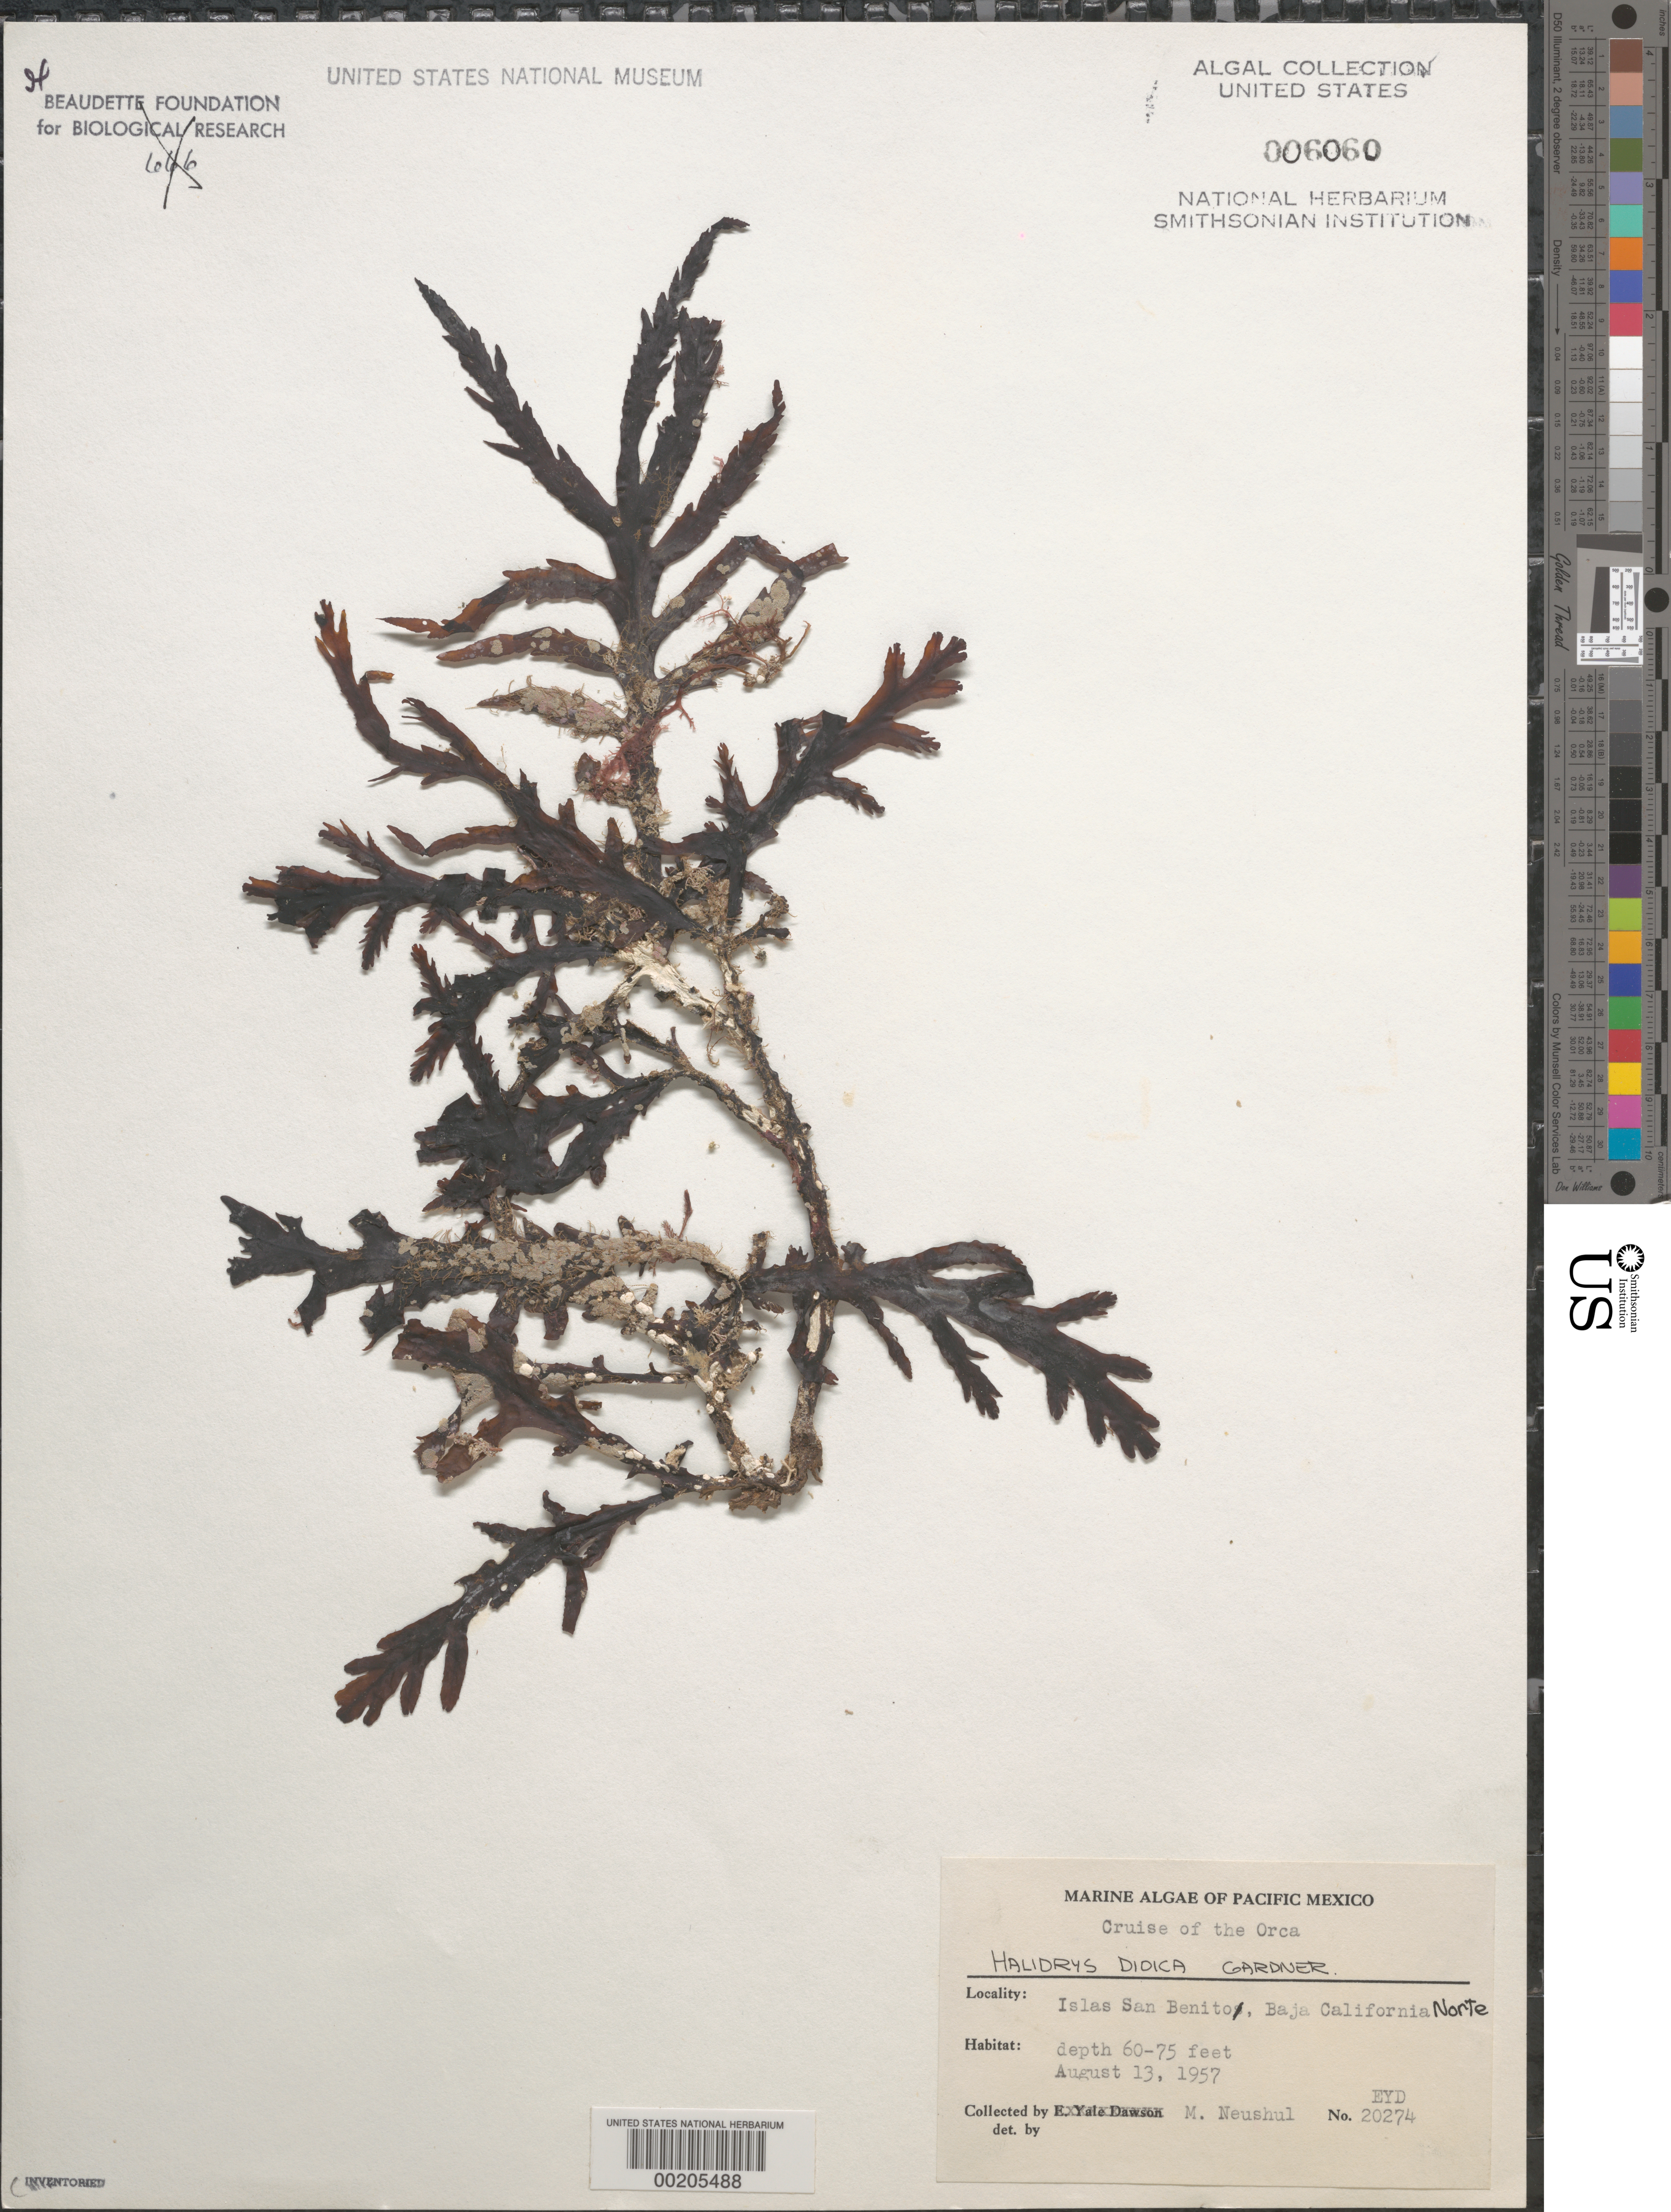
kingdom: Chromista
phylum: Ochrophyta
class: Phaeophyceae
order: Fucales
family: Sargassaceae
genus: Halidrys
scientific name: Halidrys dioica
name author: N.L. Gardner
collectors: M. Neushul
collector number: EYD 20274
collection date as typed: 13 Aug 1957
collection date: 1957-08-13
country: Mexico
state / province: Baja California Norte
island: Islas San Benito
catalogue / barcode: US 6060